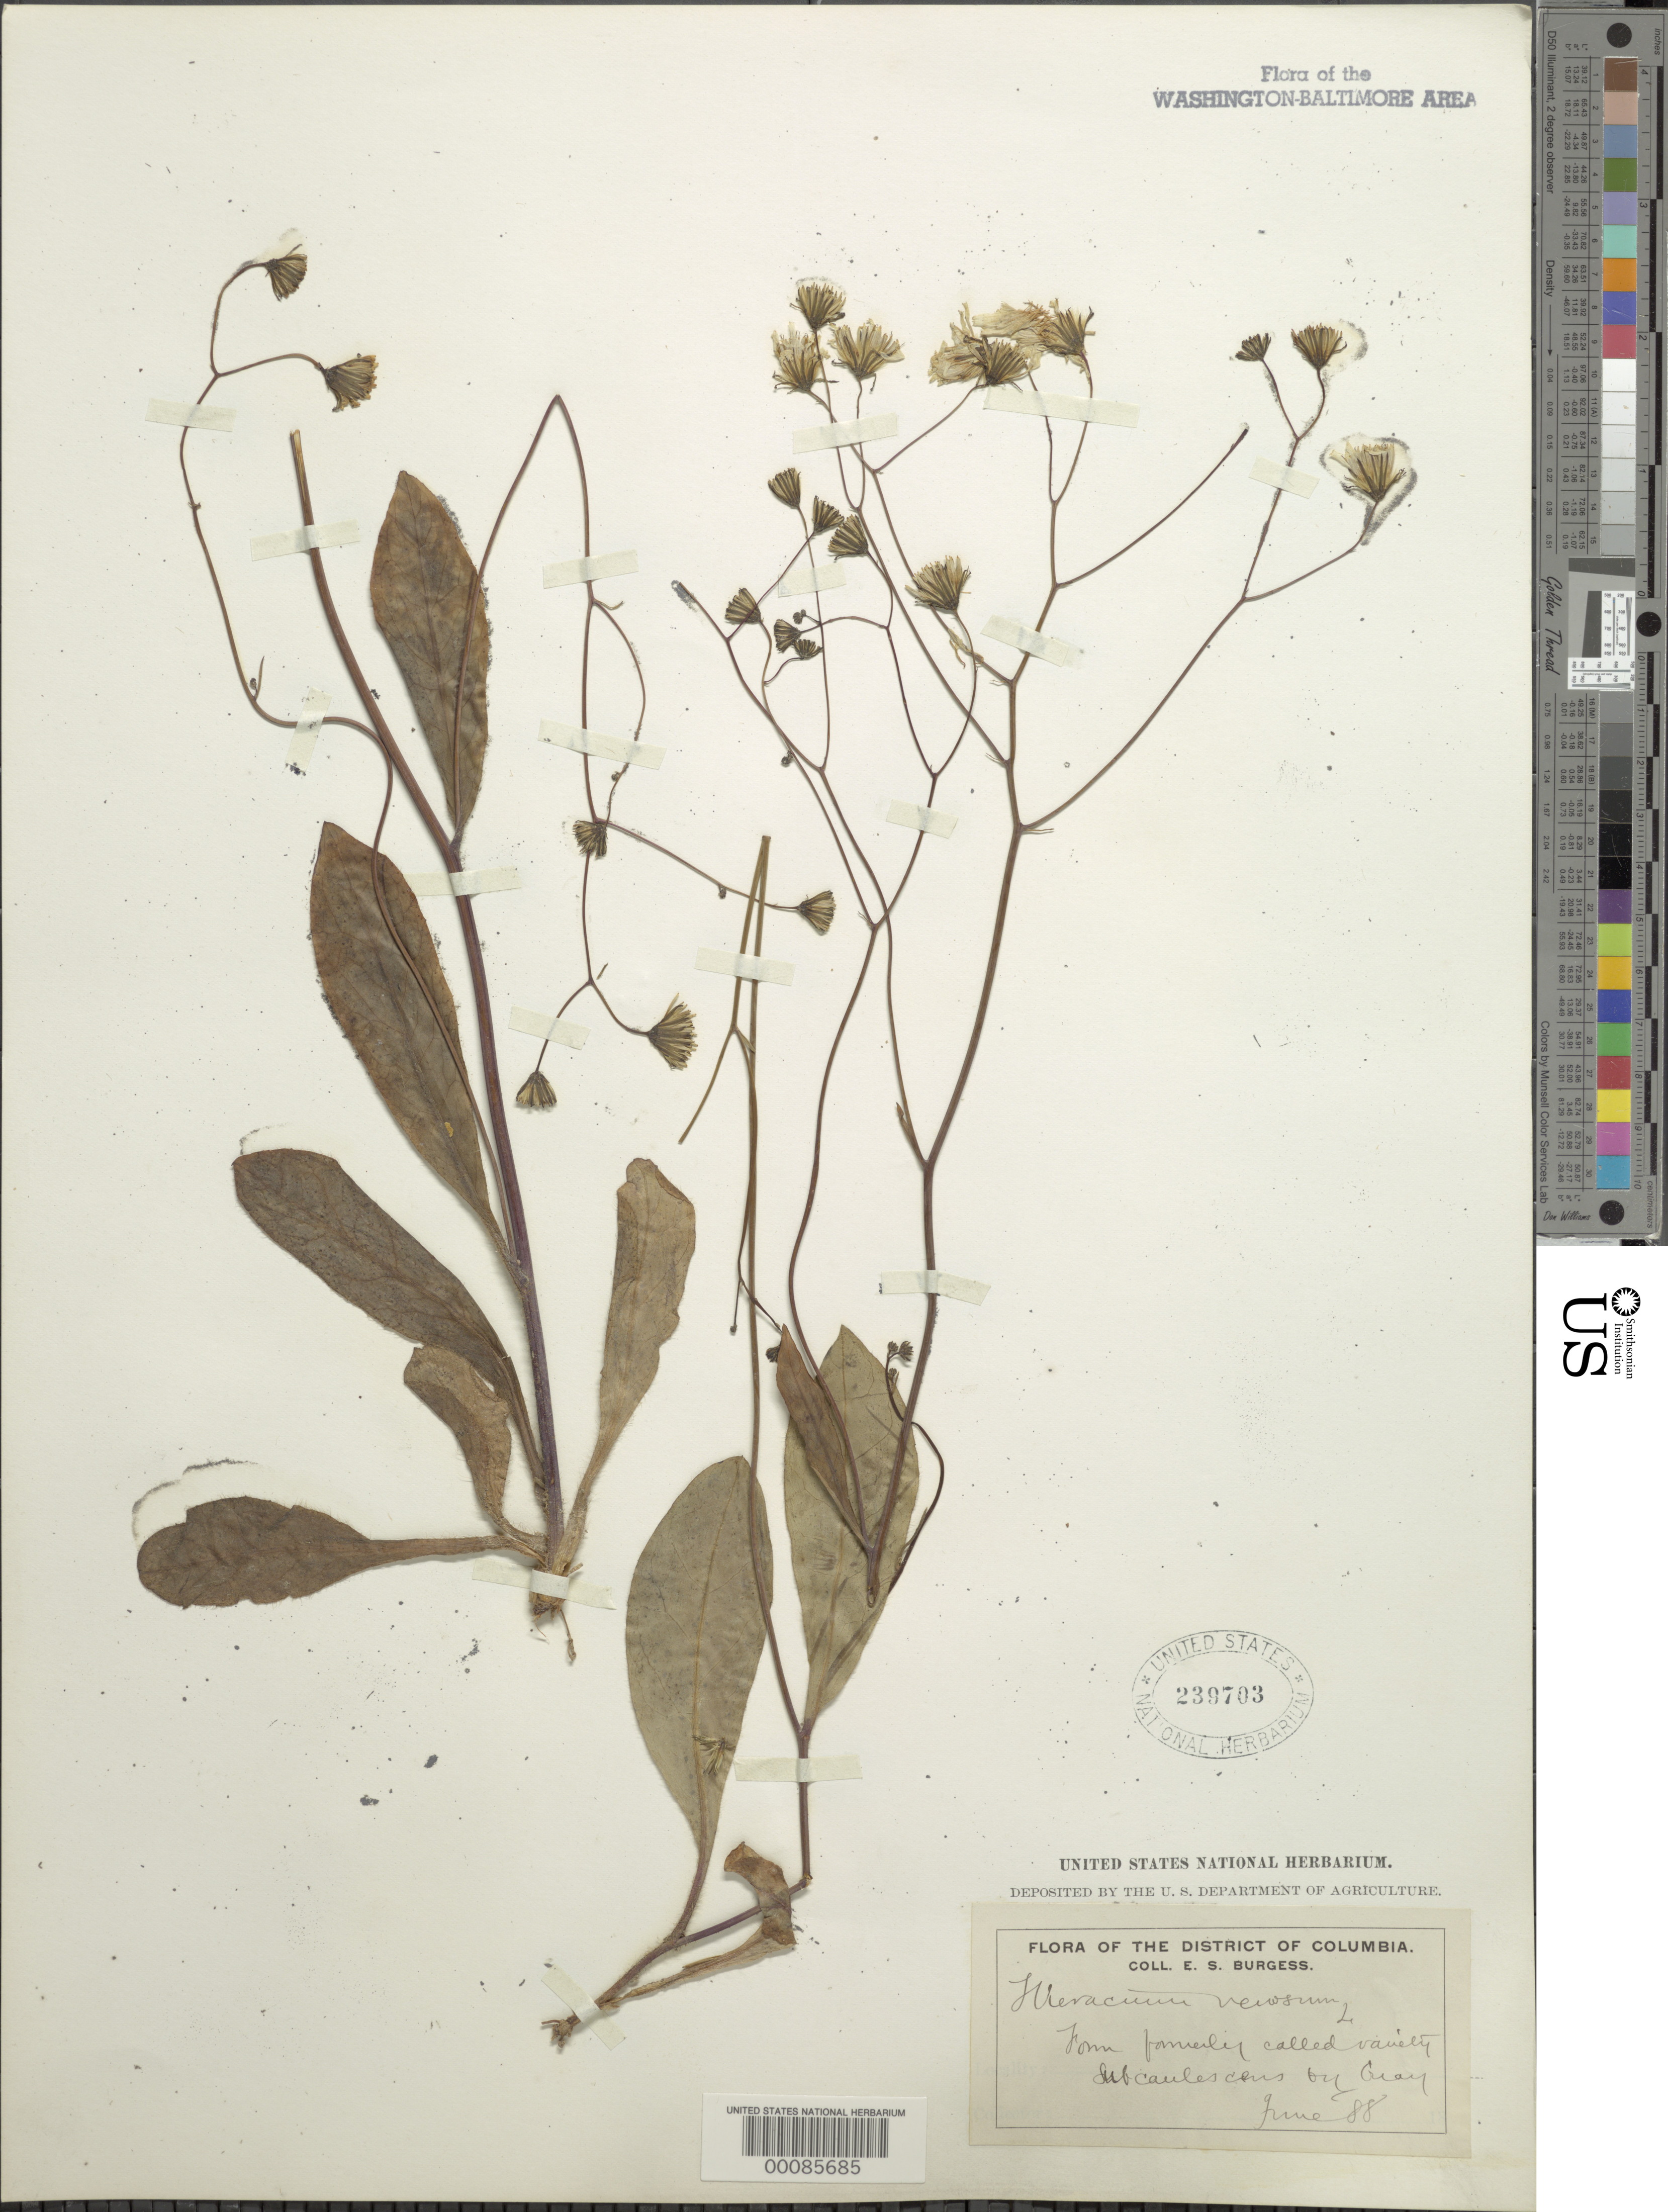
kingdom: Plantae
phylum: Tracheophyta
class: Magnoliopsida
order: Asterales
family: Asteraceae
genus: Hieracium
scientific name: Hieracium venosum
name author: L.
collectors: E. Burgess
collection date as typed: Jun 1888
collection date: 1888-06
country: United States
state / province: District of Columbia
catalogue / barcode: US 239703